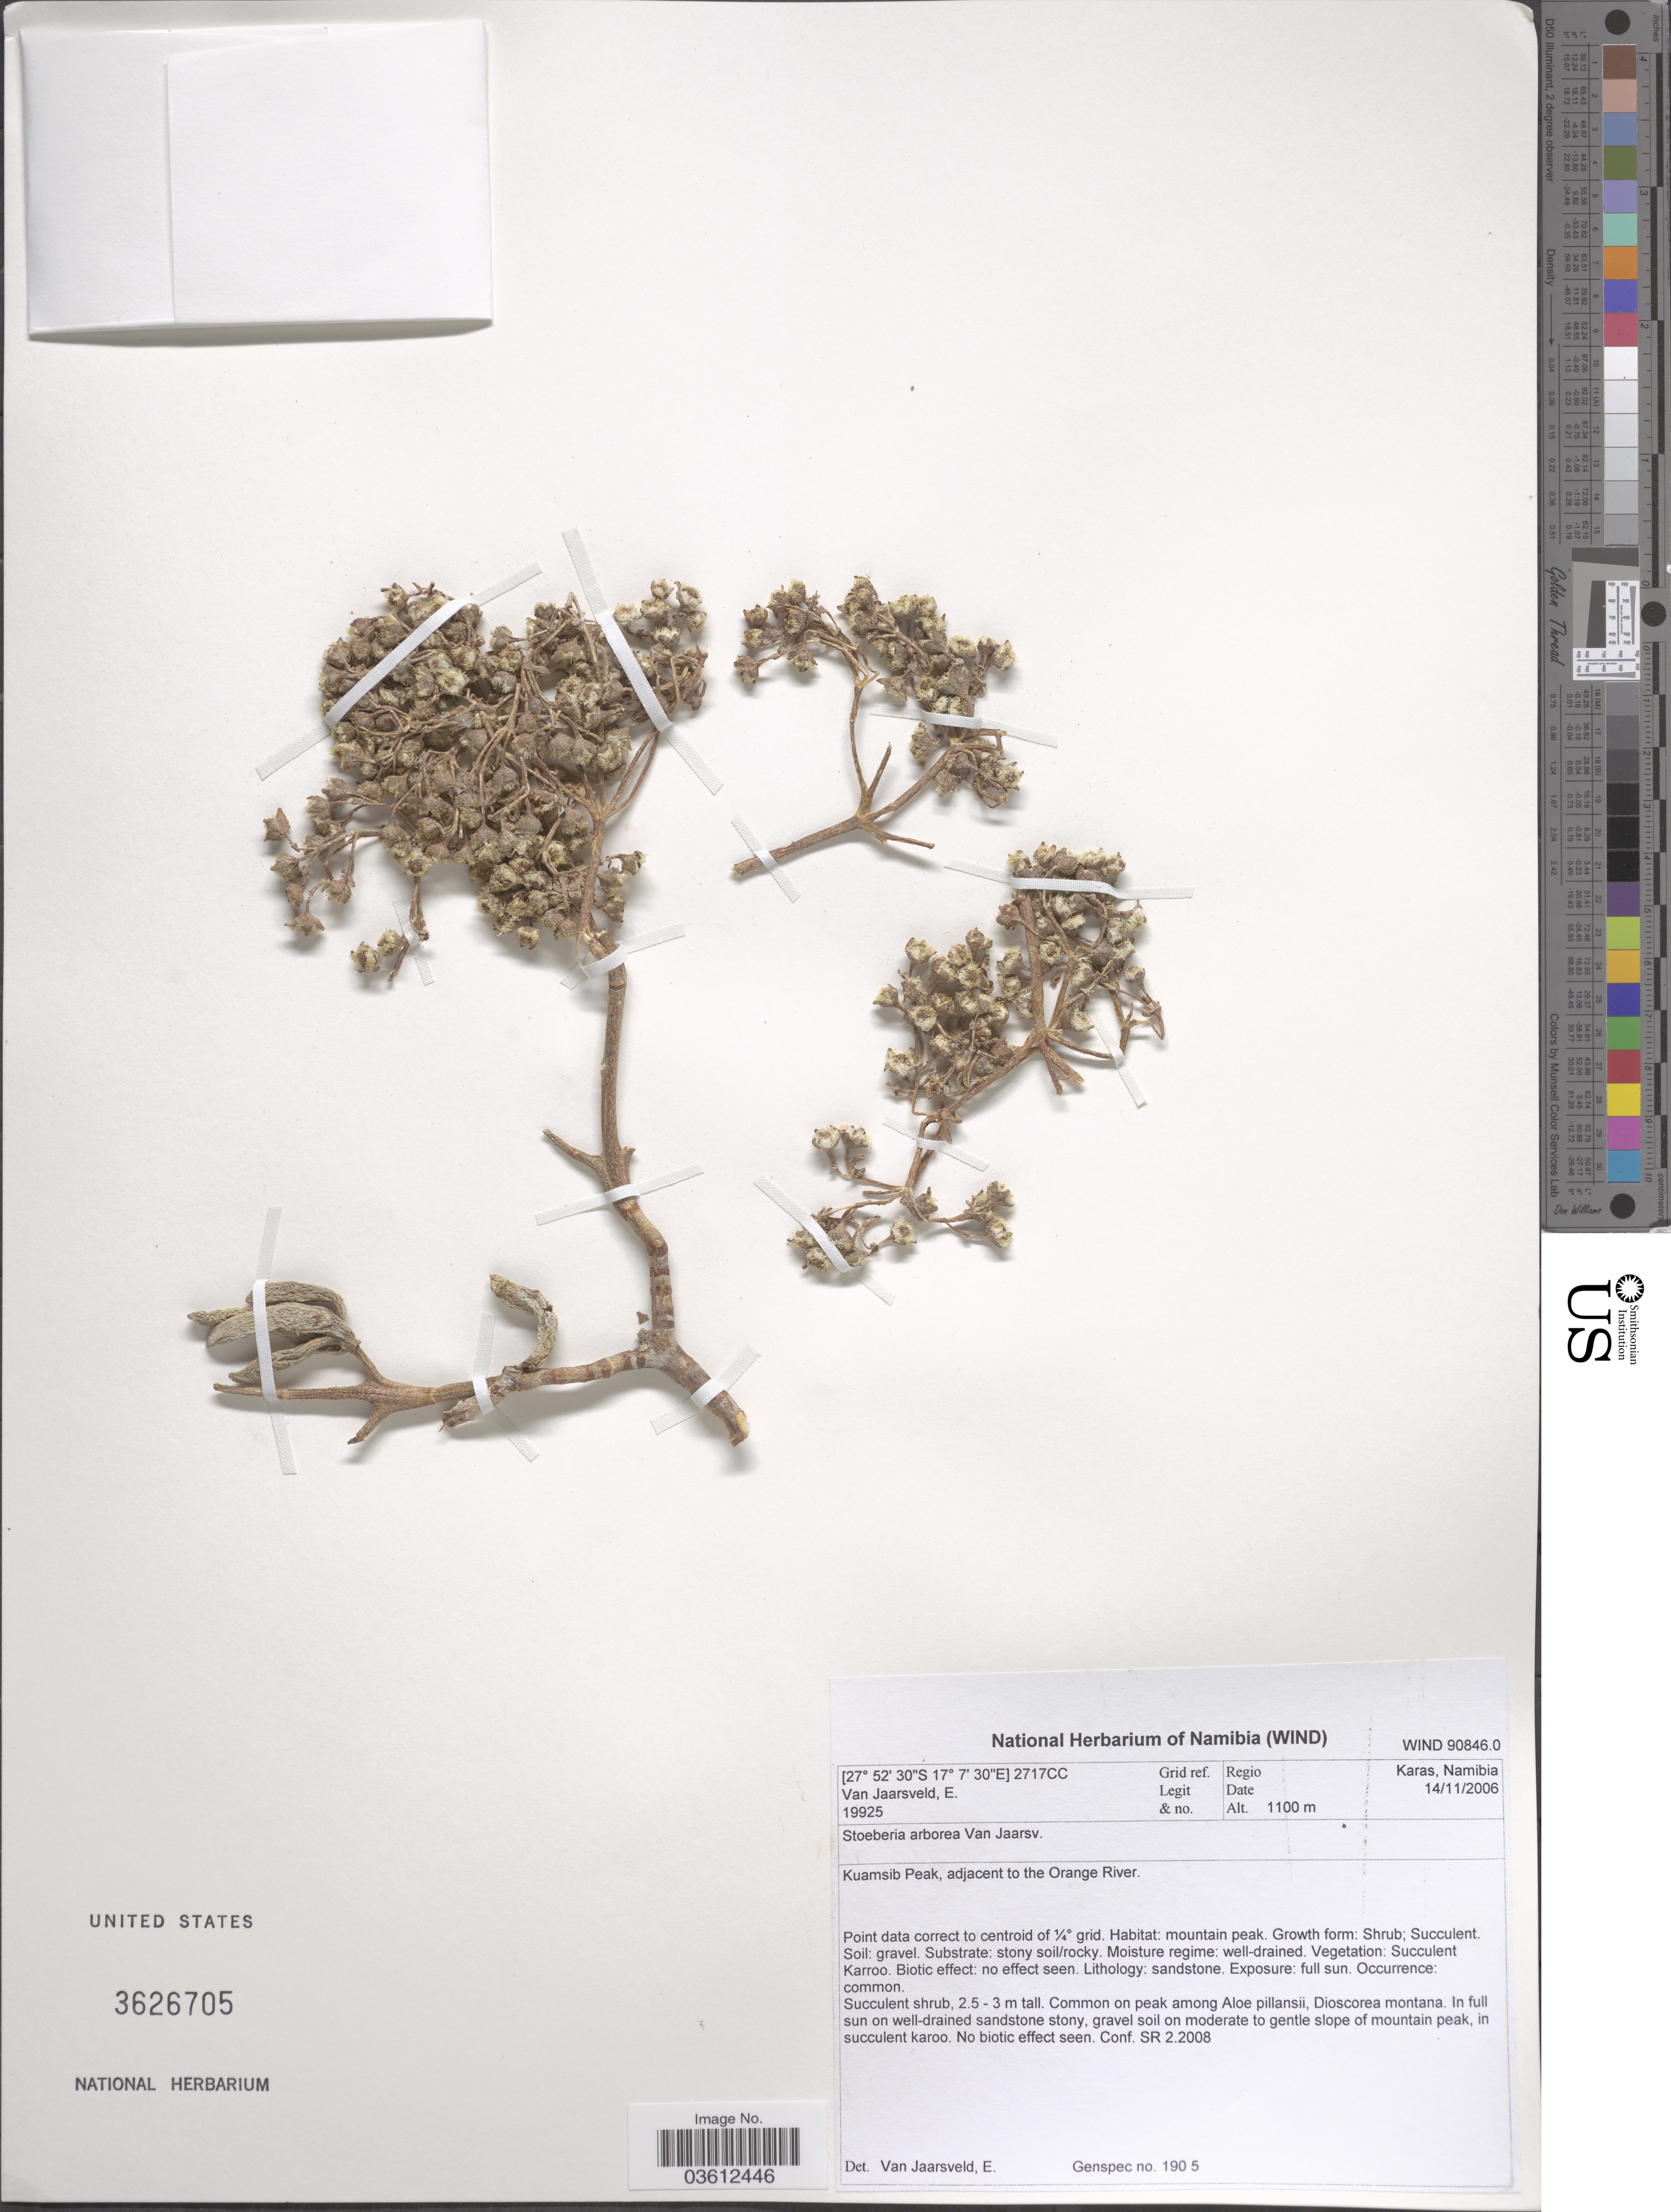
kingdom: Plantae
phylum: Tracheophyta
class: Magnoliopsida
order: Caryophyllales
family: Aizoaceae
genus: Stoeberia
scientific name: Stoeberia arborea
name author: van Jaarsv.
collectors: E. van Jaarsveld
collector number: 19925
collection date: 2006-11-14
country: Namibia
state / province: Karas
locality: Grid ref. 2717CC. Regio Karas. Kuamsib Peak, adjacent to the Orange River.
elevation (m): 1100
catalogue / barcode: US 3626705